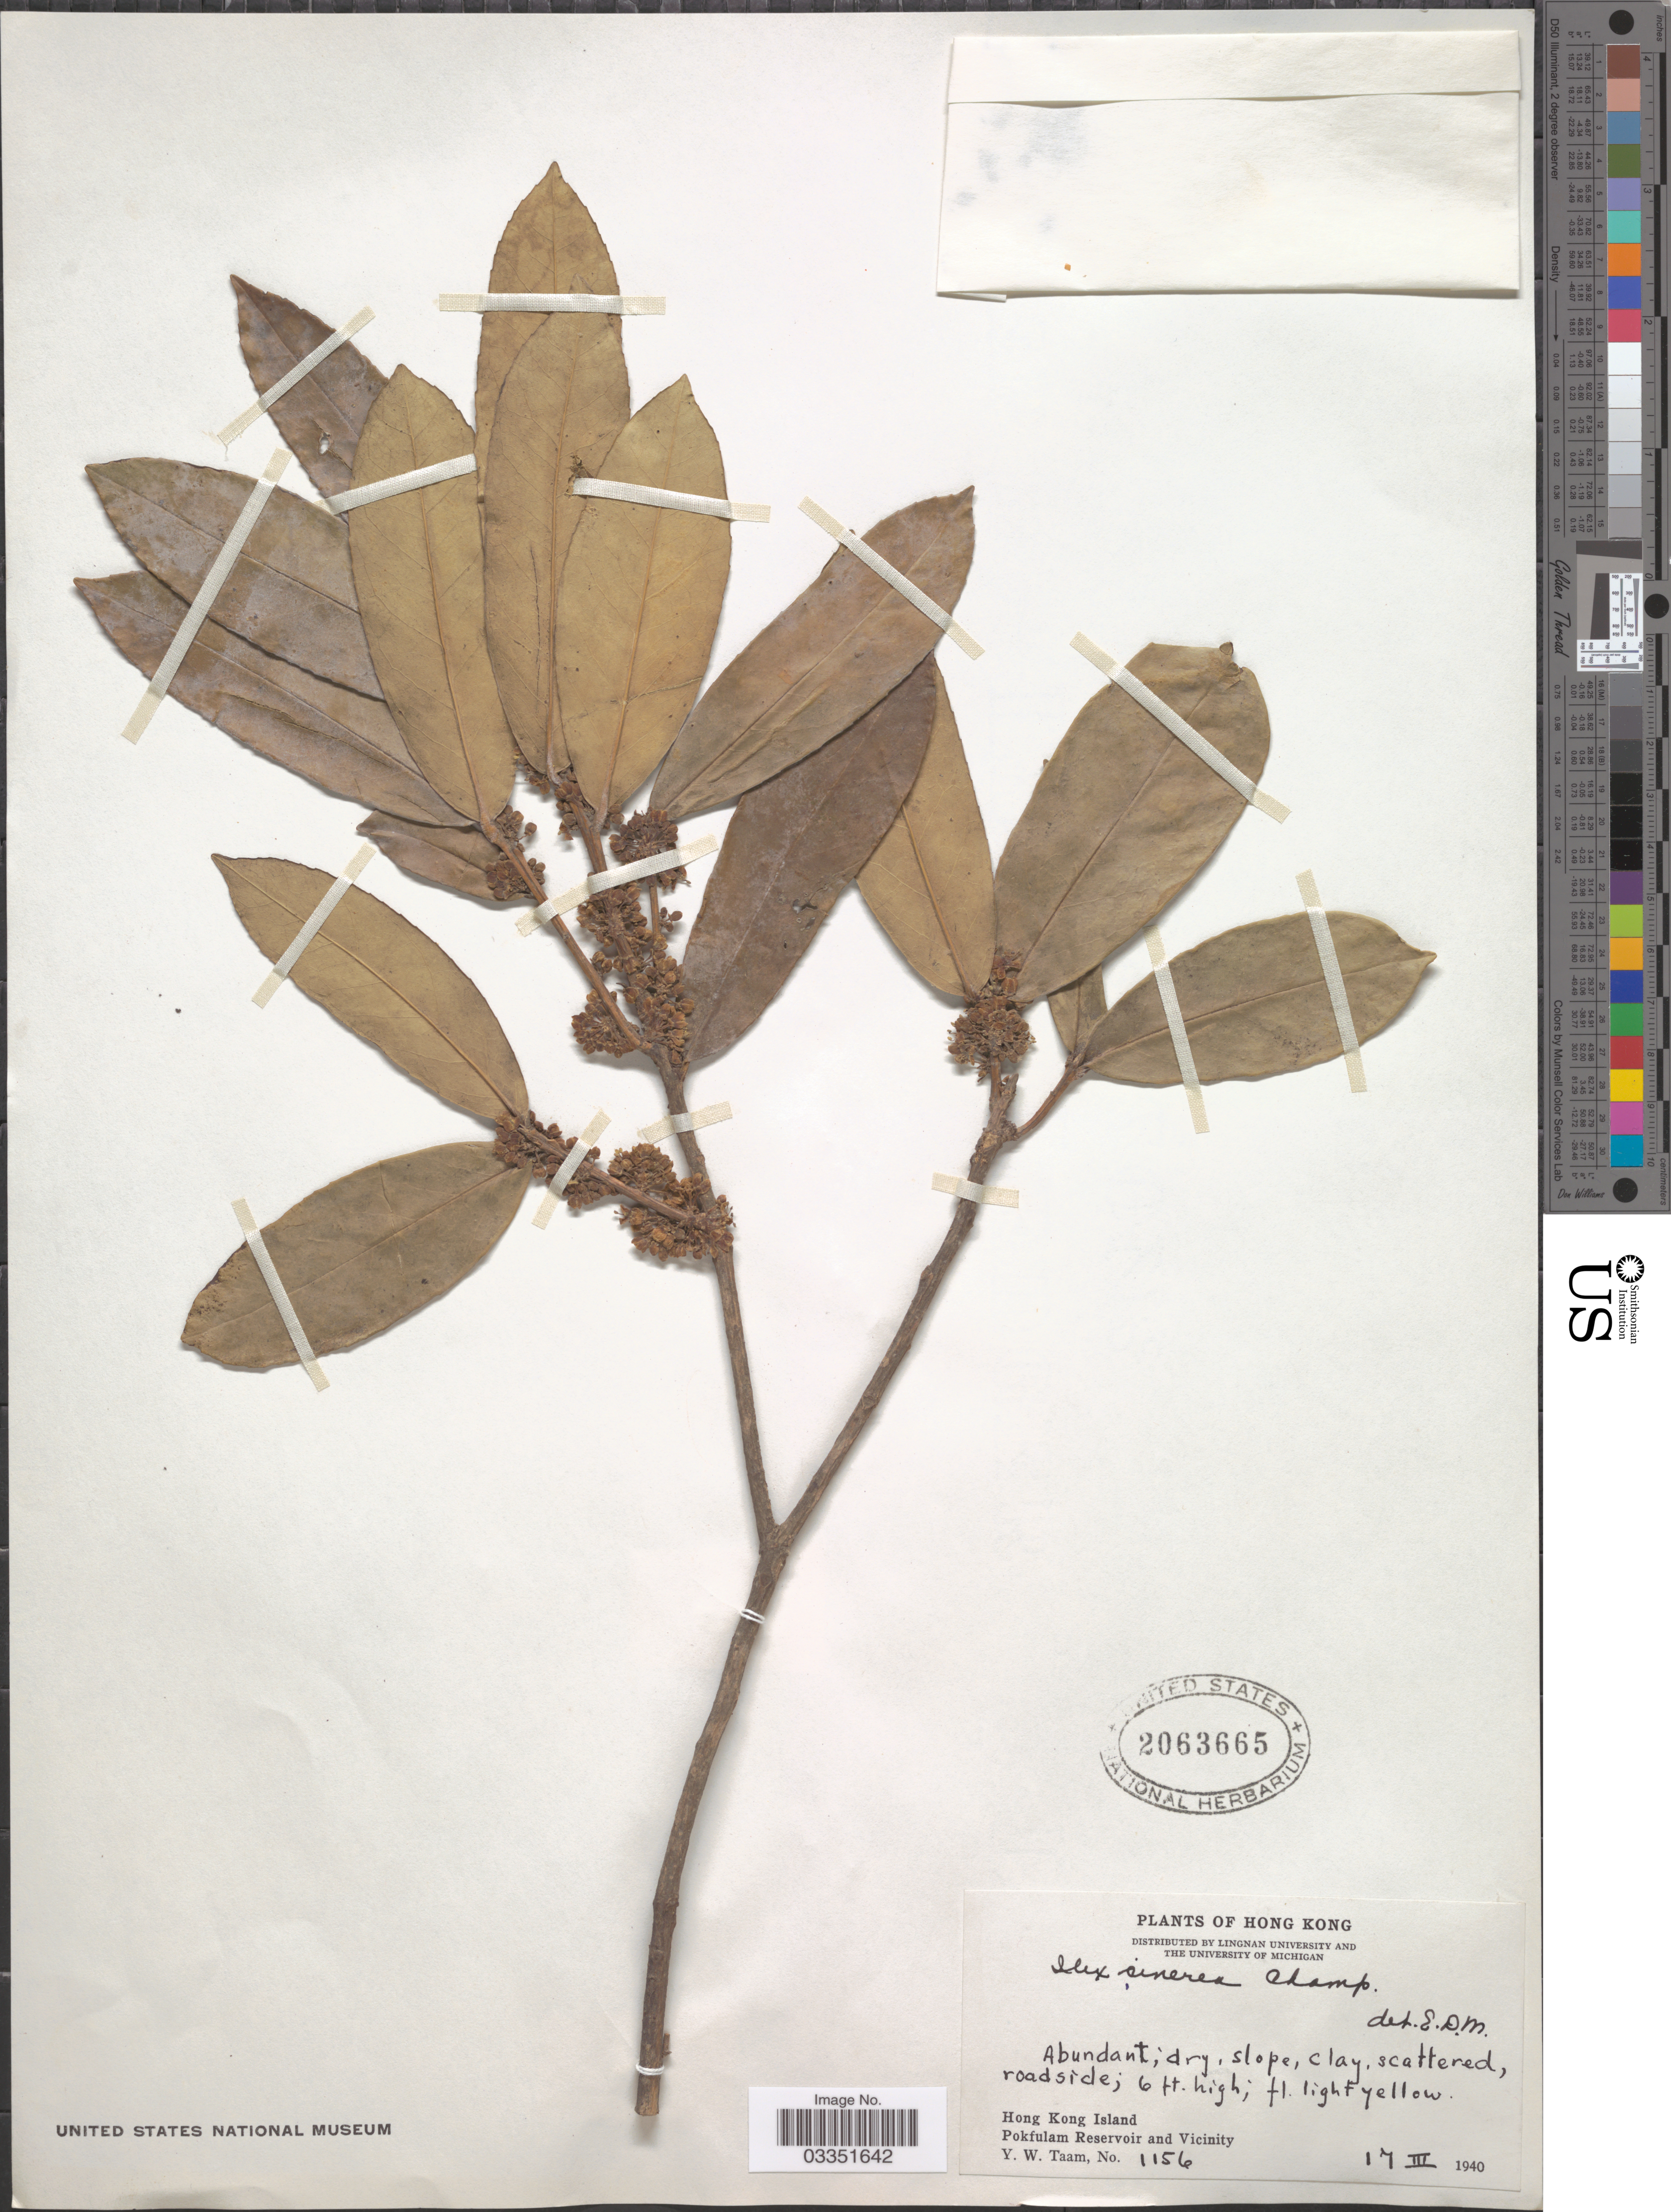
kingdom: Plantae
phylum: Tracheophyta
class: Magnoliopsida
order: Aquifoliales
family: Aquifoliaceae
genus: Ilex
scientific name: Ilex cinerea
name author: Champ. ex Benth.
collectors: Y. W. Taam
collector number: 1156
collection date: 1940-03-17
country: China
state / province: Hong Kong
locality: Hong Kong Island. Pokfulam Reservoir and Vicinity.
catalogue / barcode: US 2063665